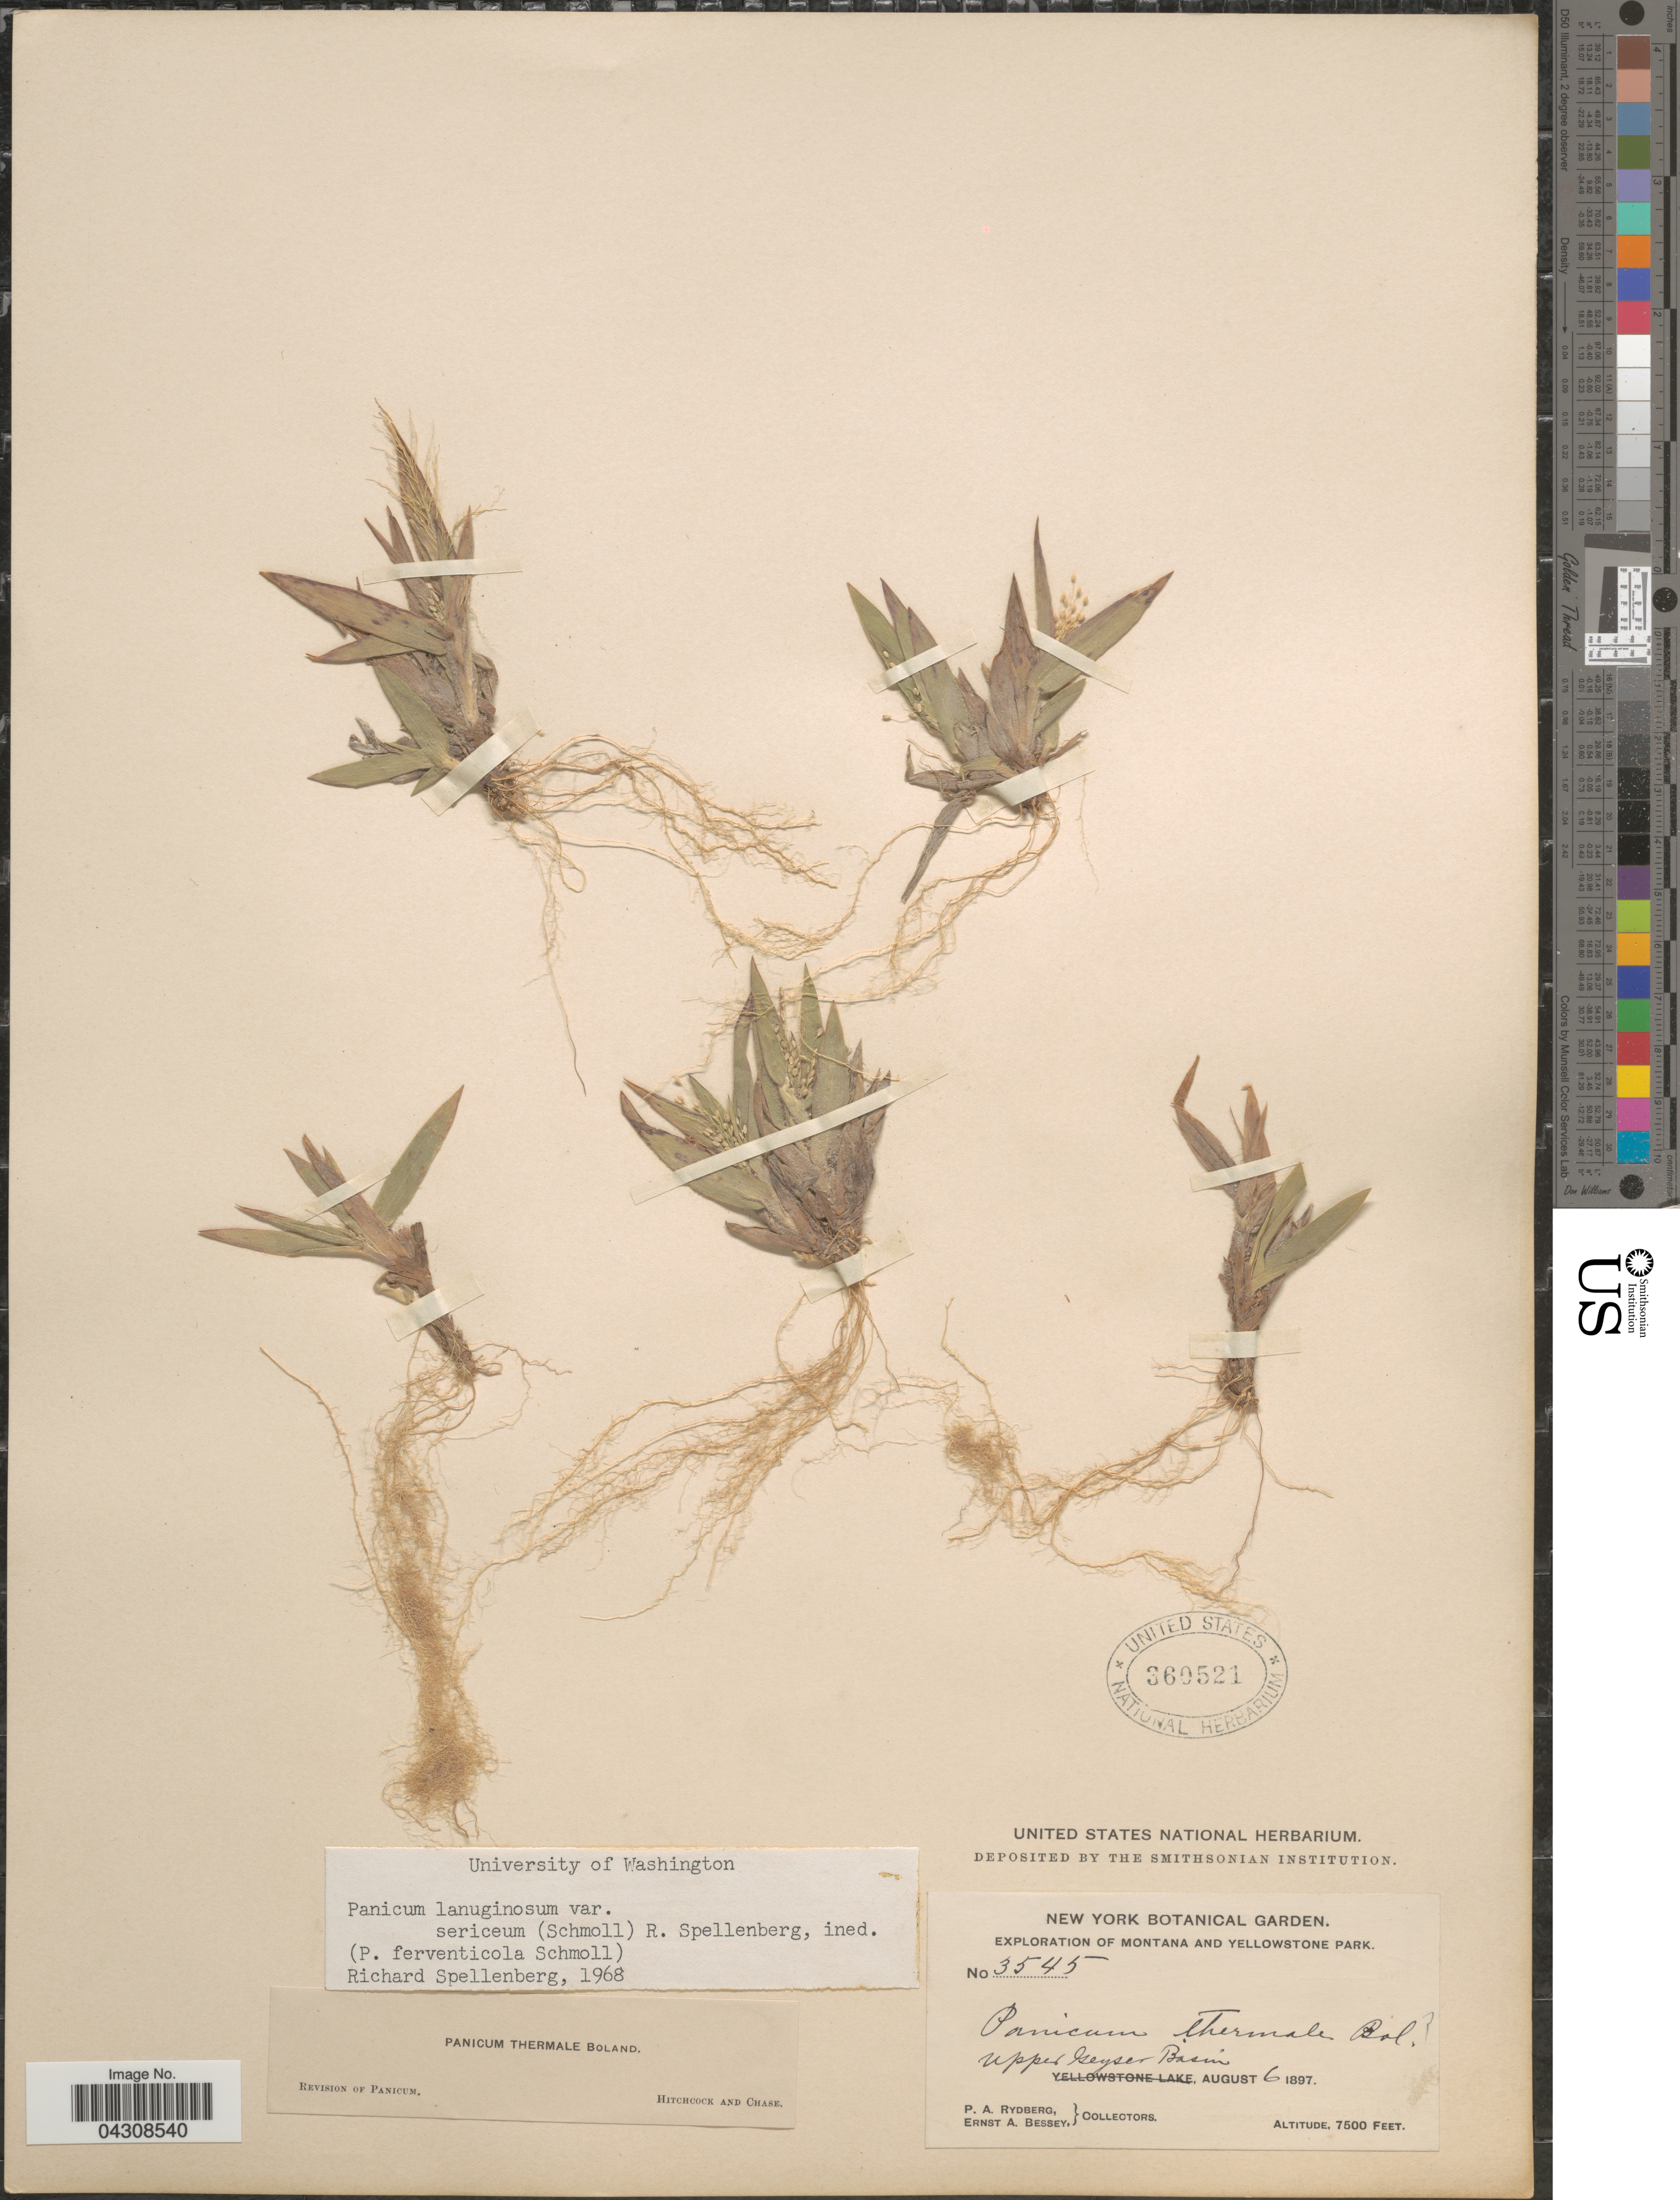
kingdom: Plantae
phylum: Tracheophyta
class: Liliopsida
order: Poales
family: Poaceae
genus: Dichanthelium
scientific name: Dichanthelium acuminatum var. acuminatum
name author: (Sw.) Gould & C.A. Clark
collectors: P. A. Rydberg & E. A. Bessey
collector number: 3545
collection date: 1897-08-06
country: United States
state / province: Montana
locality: Exploration of Montana and Yellowstone Park. Upper Geyser Basin.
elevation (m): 2286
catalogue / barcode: US 360521